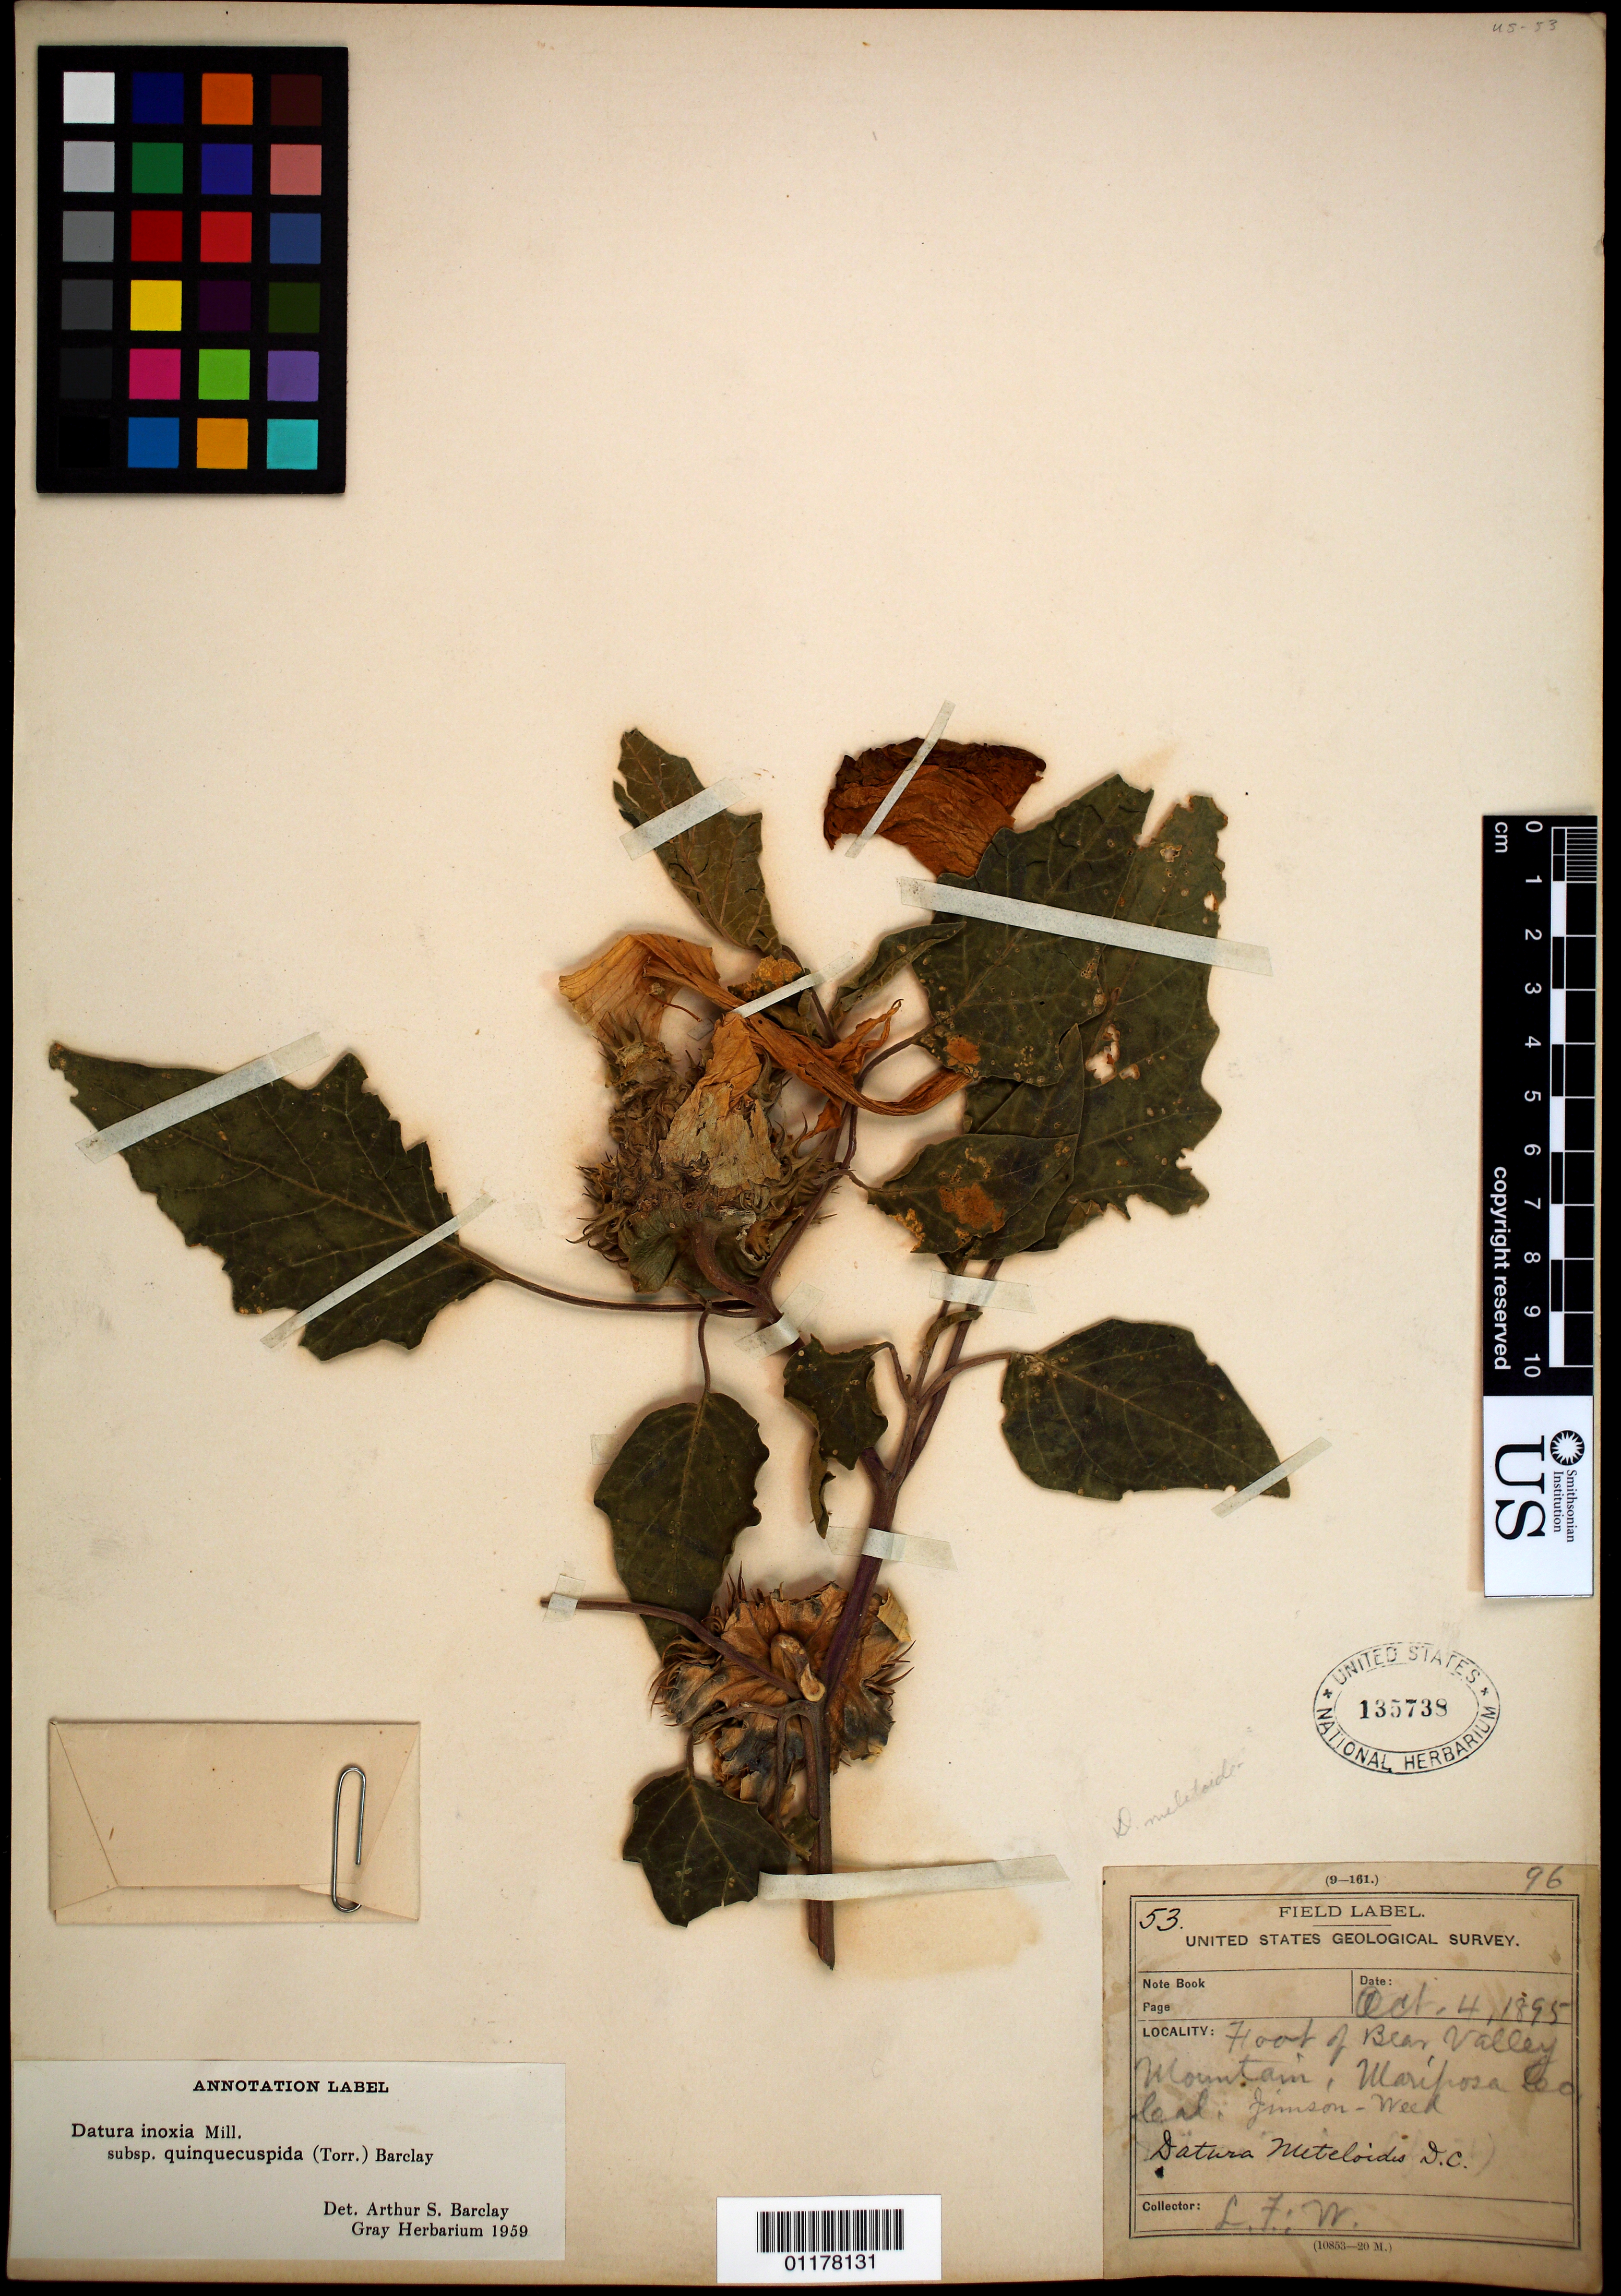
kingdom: Plantae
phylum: Tracheophyta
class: Magnoliopsida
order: Solanales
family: Solanaceae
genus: Datura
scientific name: Datura innoxia subsp. quinquecuspidata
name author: (Torr.) A.S. Barclay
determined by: Barclay, A. S., (GH), Harvard University Herbaria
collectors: L. F. Ward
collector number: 53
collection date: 1895-10-04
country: United States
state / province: California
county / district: Mariposa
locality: Foot of Bear Valley Mountain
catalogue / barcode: US 135738